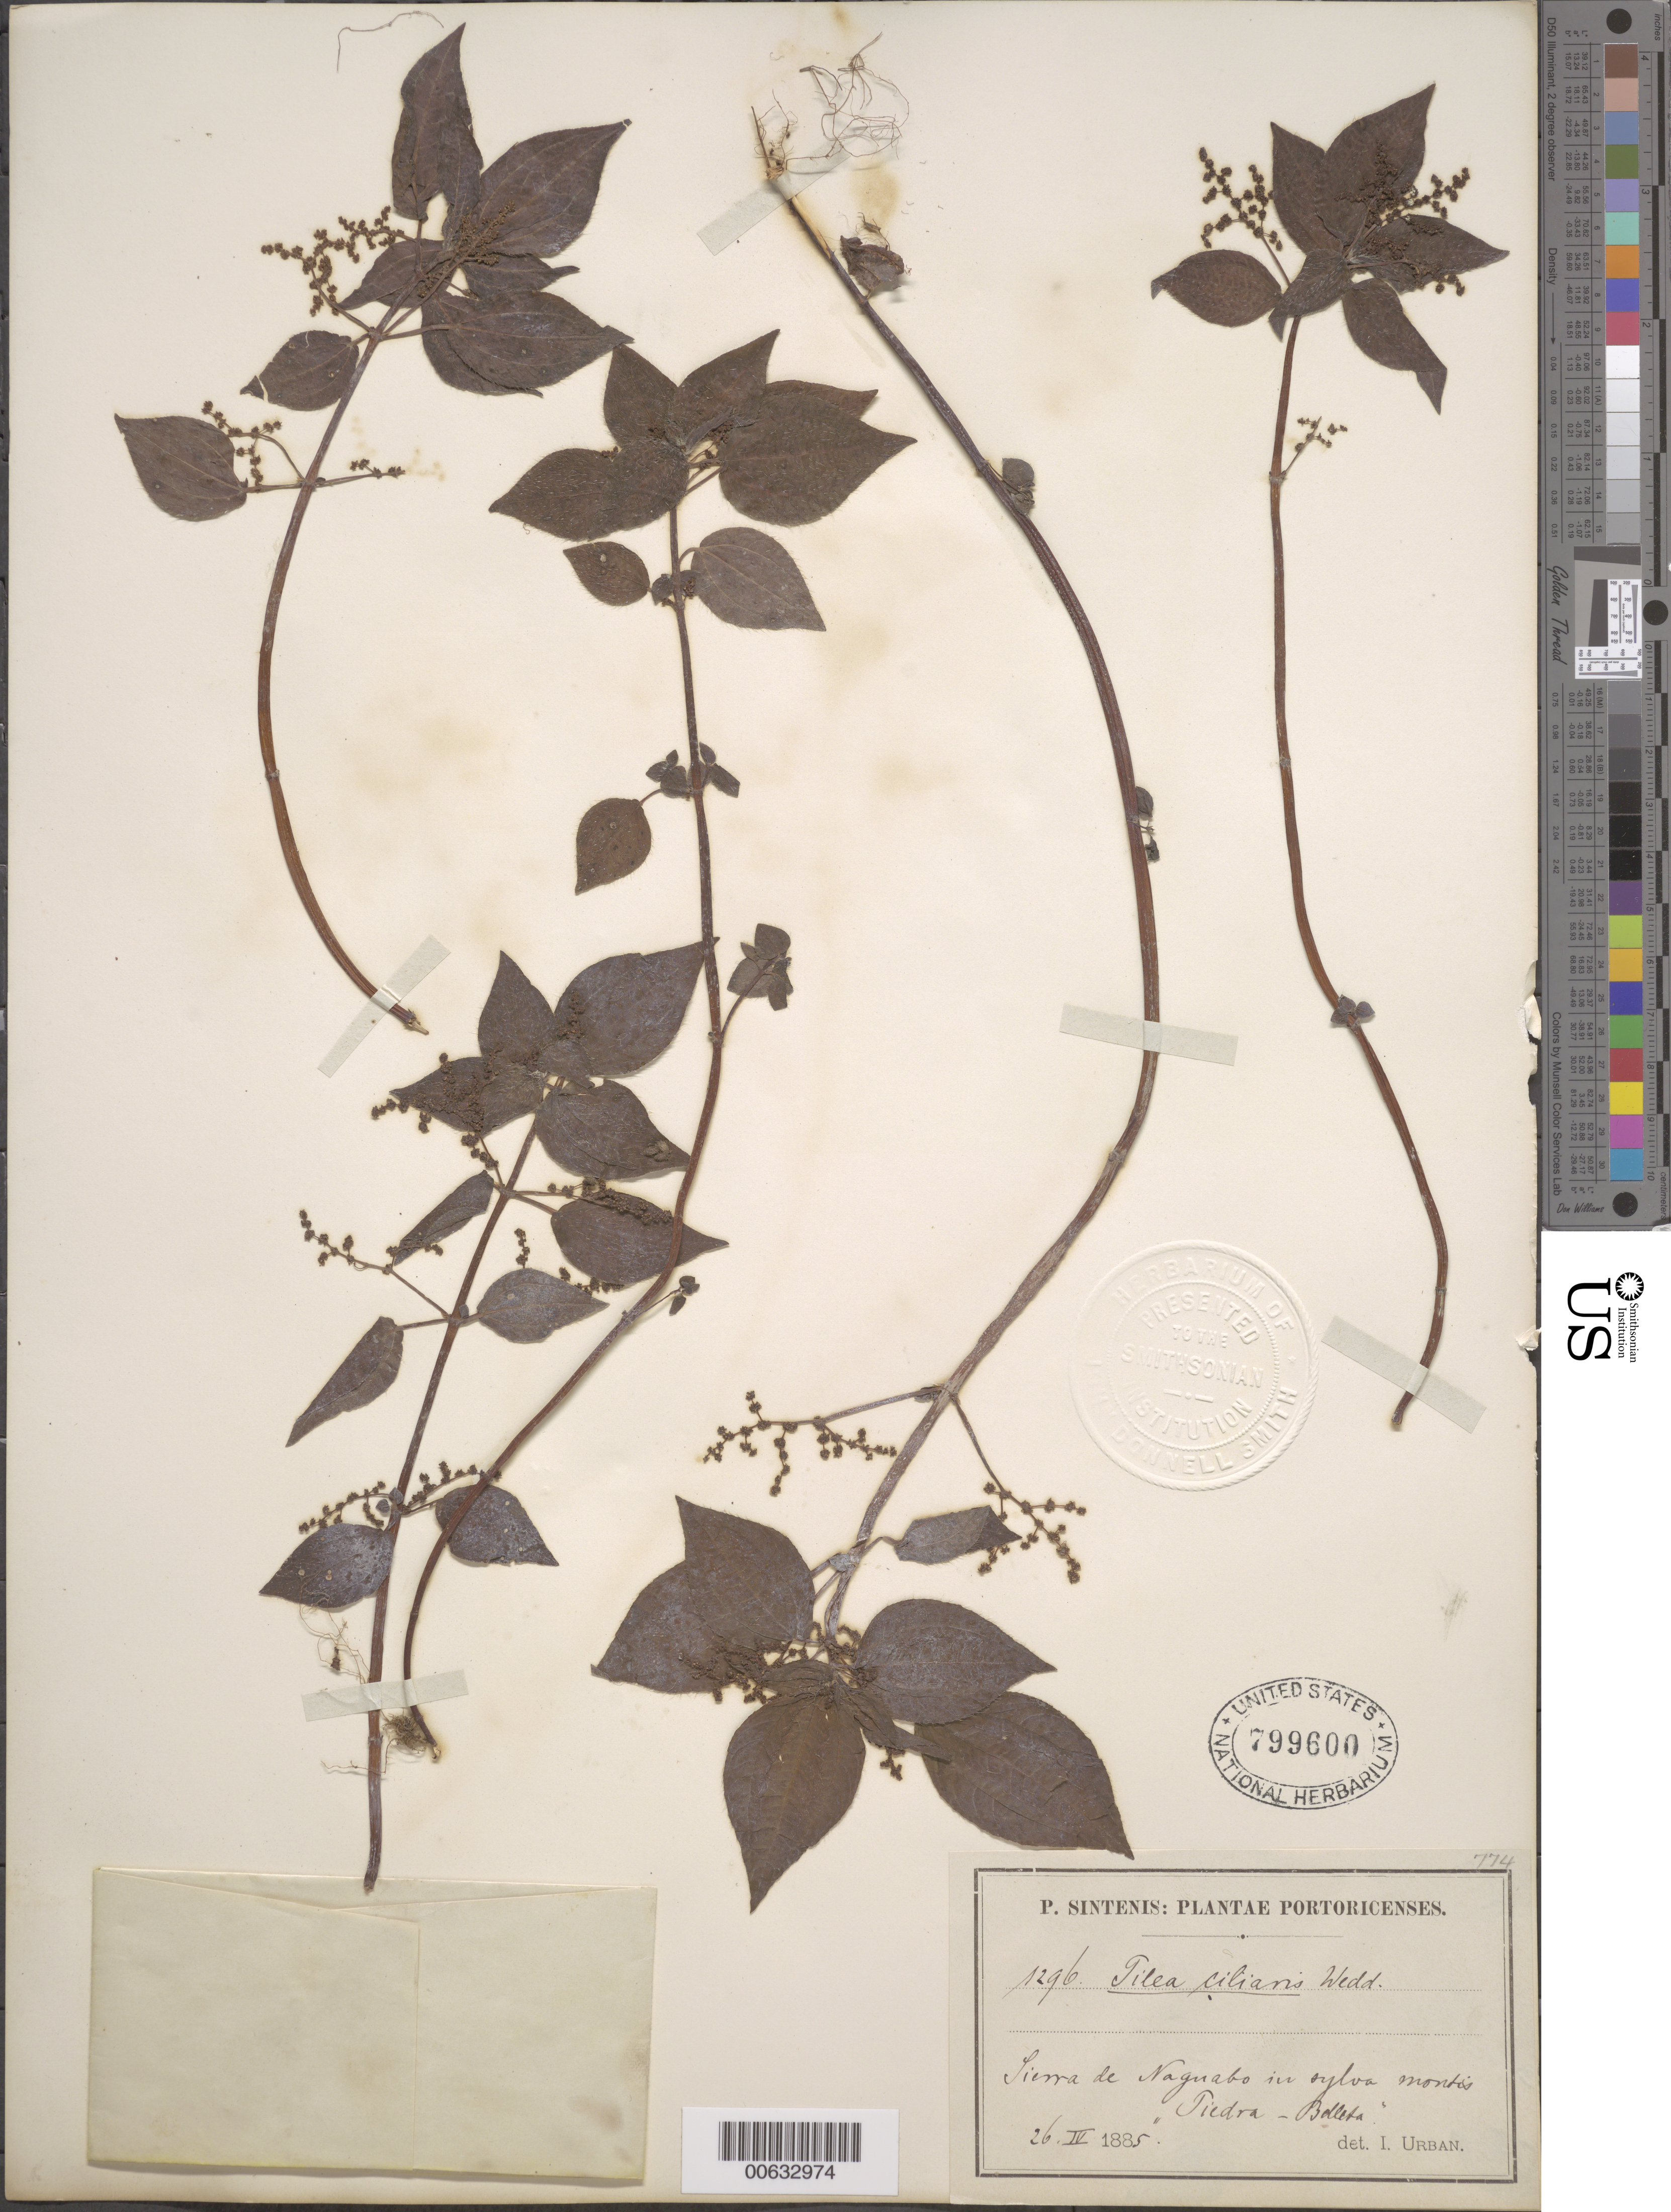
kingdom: Plantae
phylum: Tracheophyta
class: Magnoliopsida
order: Rosales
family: Urticaceae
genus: Pilea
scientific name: Pilea parietaria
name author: (L.) Blume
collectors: P. Sintenis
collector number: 1296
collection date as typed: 26 Apr 1885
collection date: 1885-04-26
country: Puerto Rico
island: Greater Antilles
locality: Sierra de Naguabo, in sylva montis Piedra-Balleta.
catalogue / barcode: US 799600